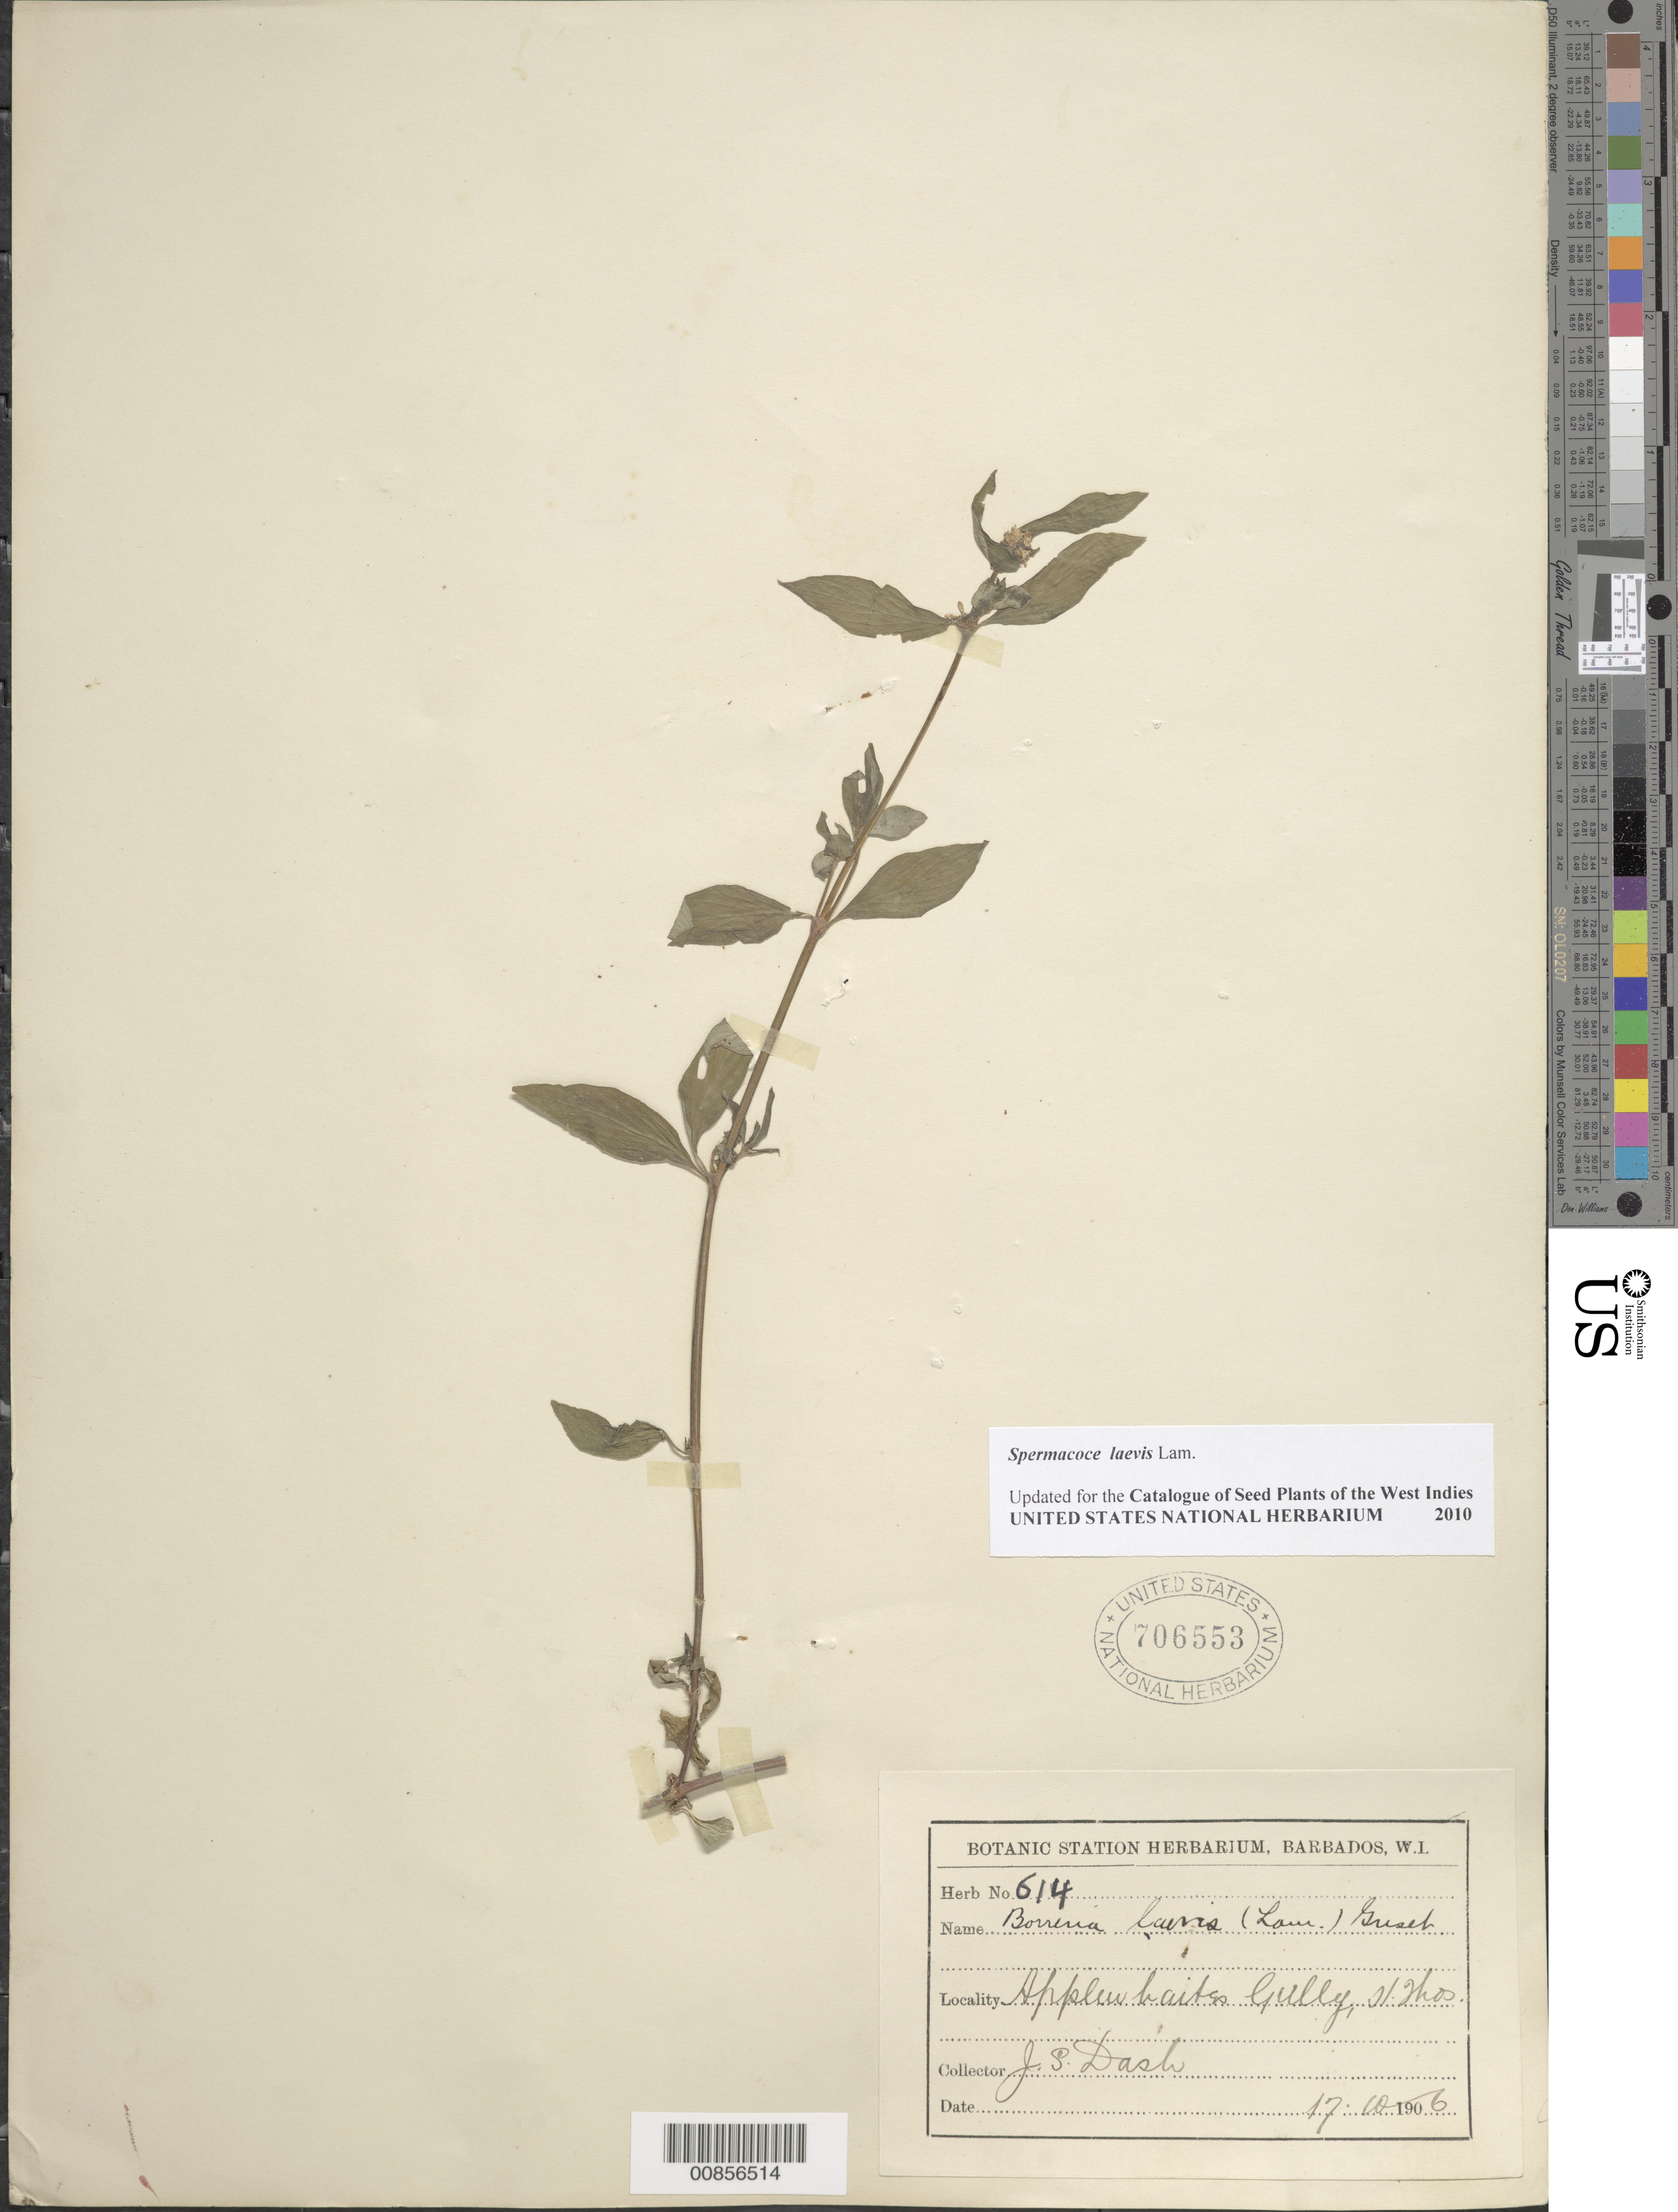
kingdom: Plantae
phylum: Tracheophyta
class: Magnoliopsida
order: Gentianales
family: Rubiaceae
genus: Spermacoce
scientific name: Spermacoce laevis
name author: Lam.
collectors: J. Dash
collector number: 614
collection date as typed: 17 Oct 1906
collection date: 1906-10-17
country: Barbados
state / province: Saint Thomas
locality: Applebaites Gully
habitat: Gully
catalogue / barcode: US 706553